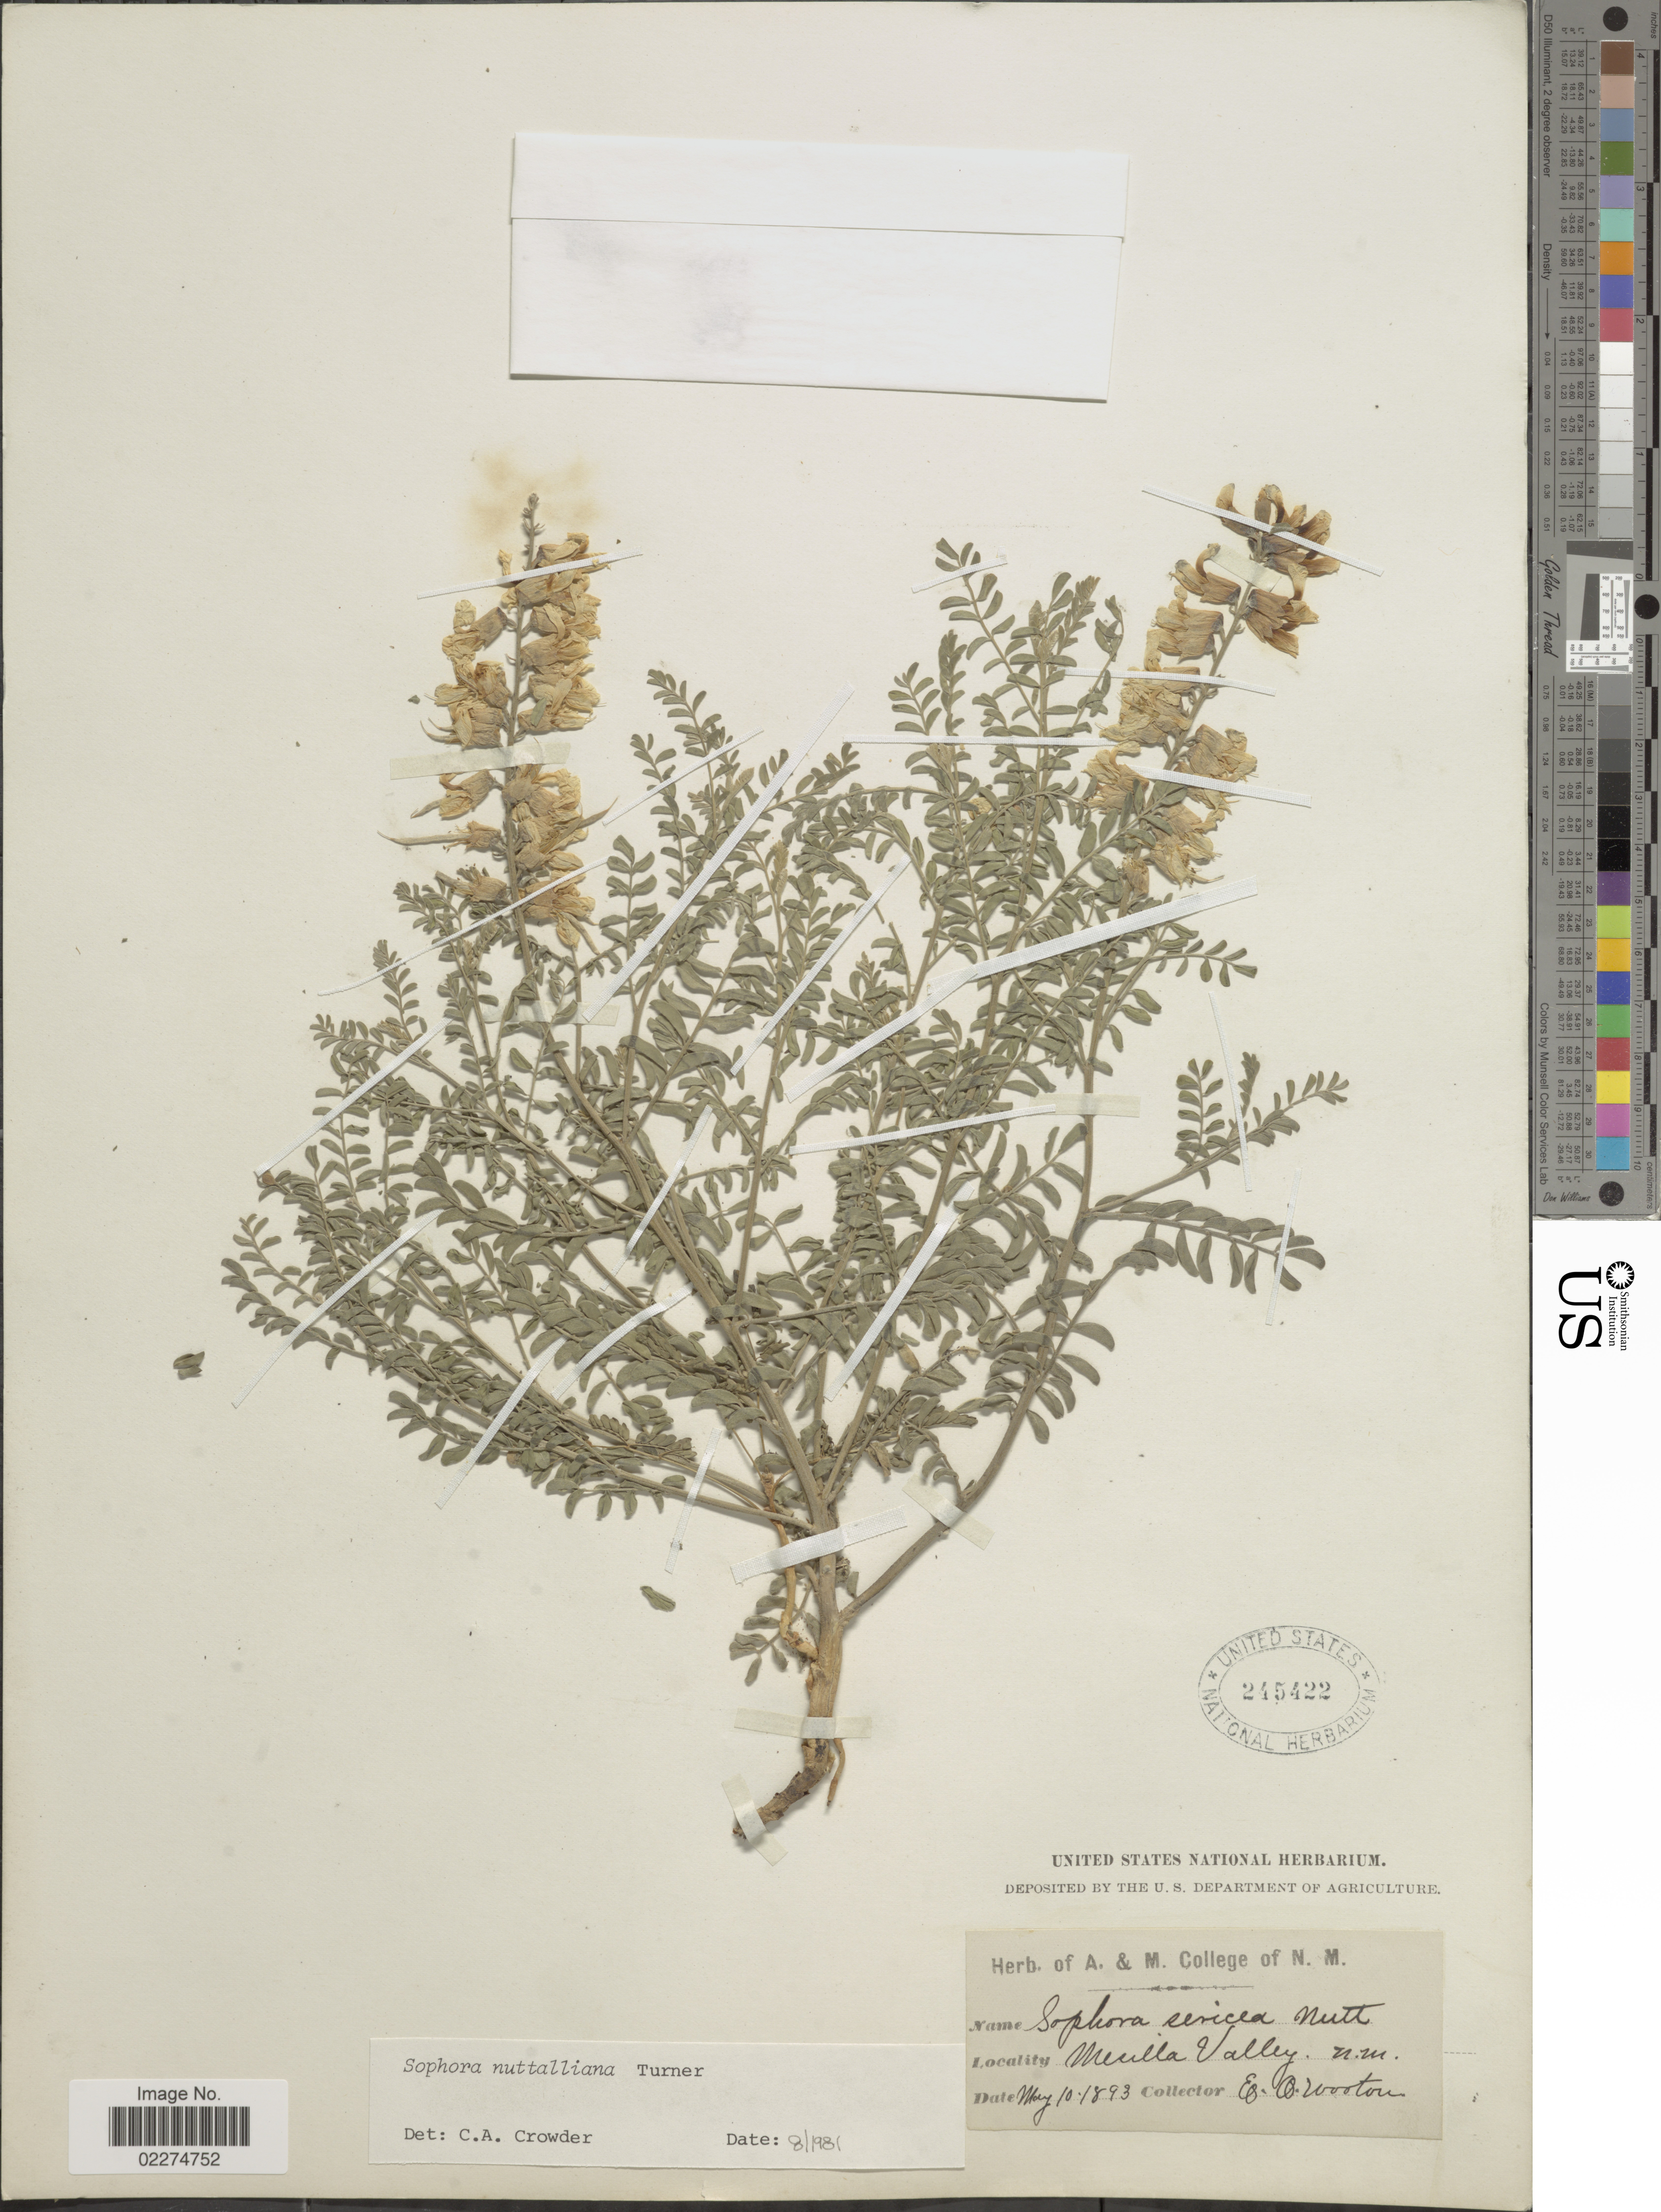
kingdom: Plantae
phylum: Tracheophyta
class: Magnoliopsida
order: Fabales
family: Fabaceae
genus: Sophora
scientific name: Sophora nuttalliana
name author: B.L. Turner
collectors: E. O. Wooton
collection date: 1893-05-10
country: United States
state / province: New Mexico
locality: Mesilla Valley, N. M.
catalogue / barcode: US 245422